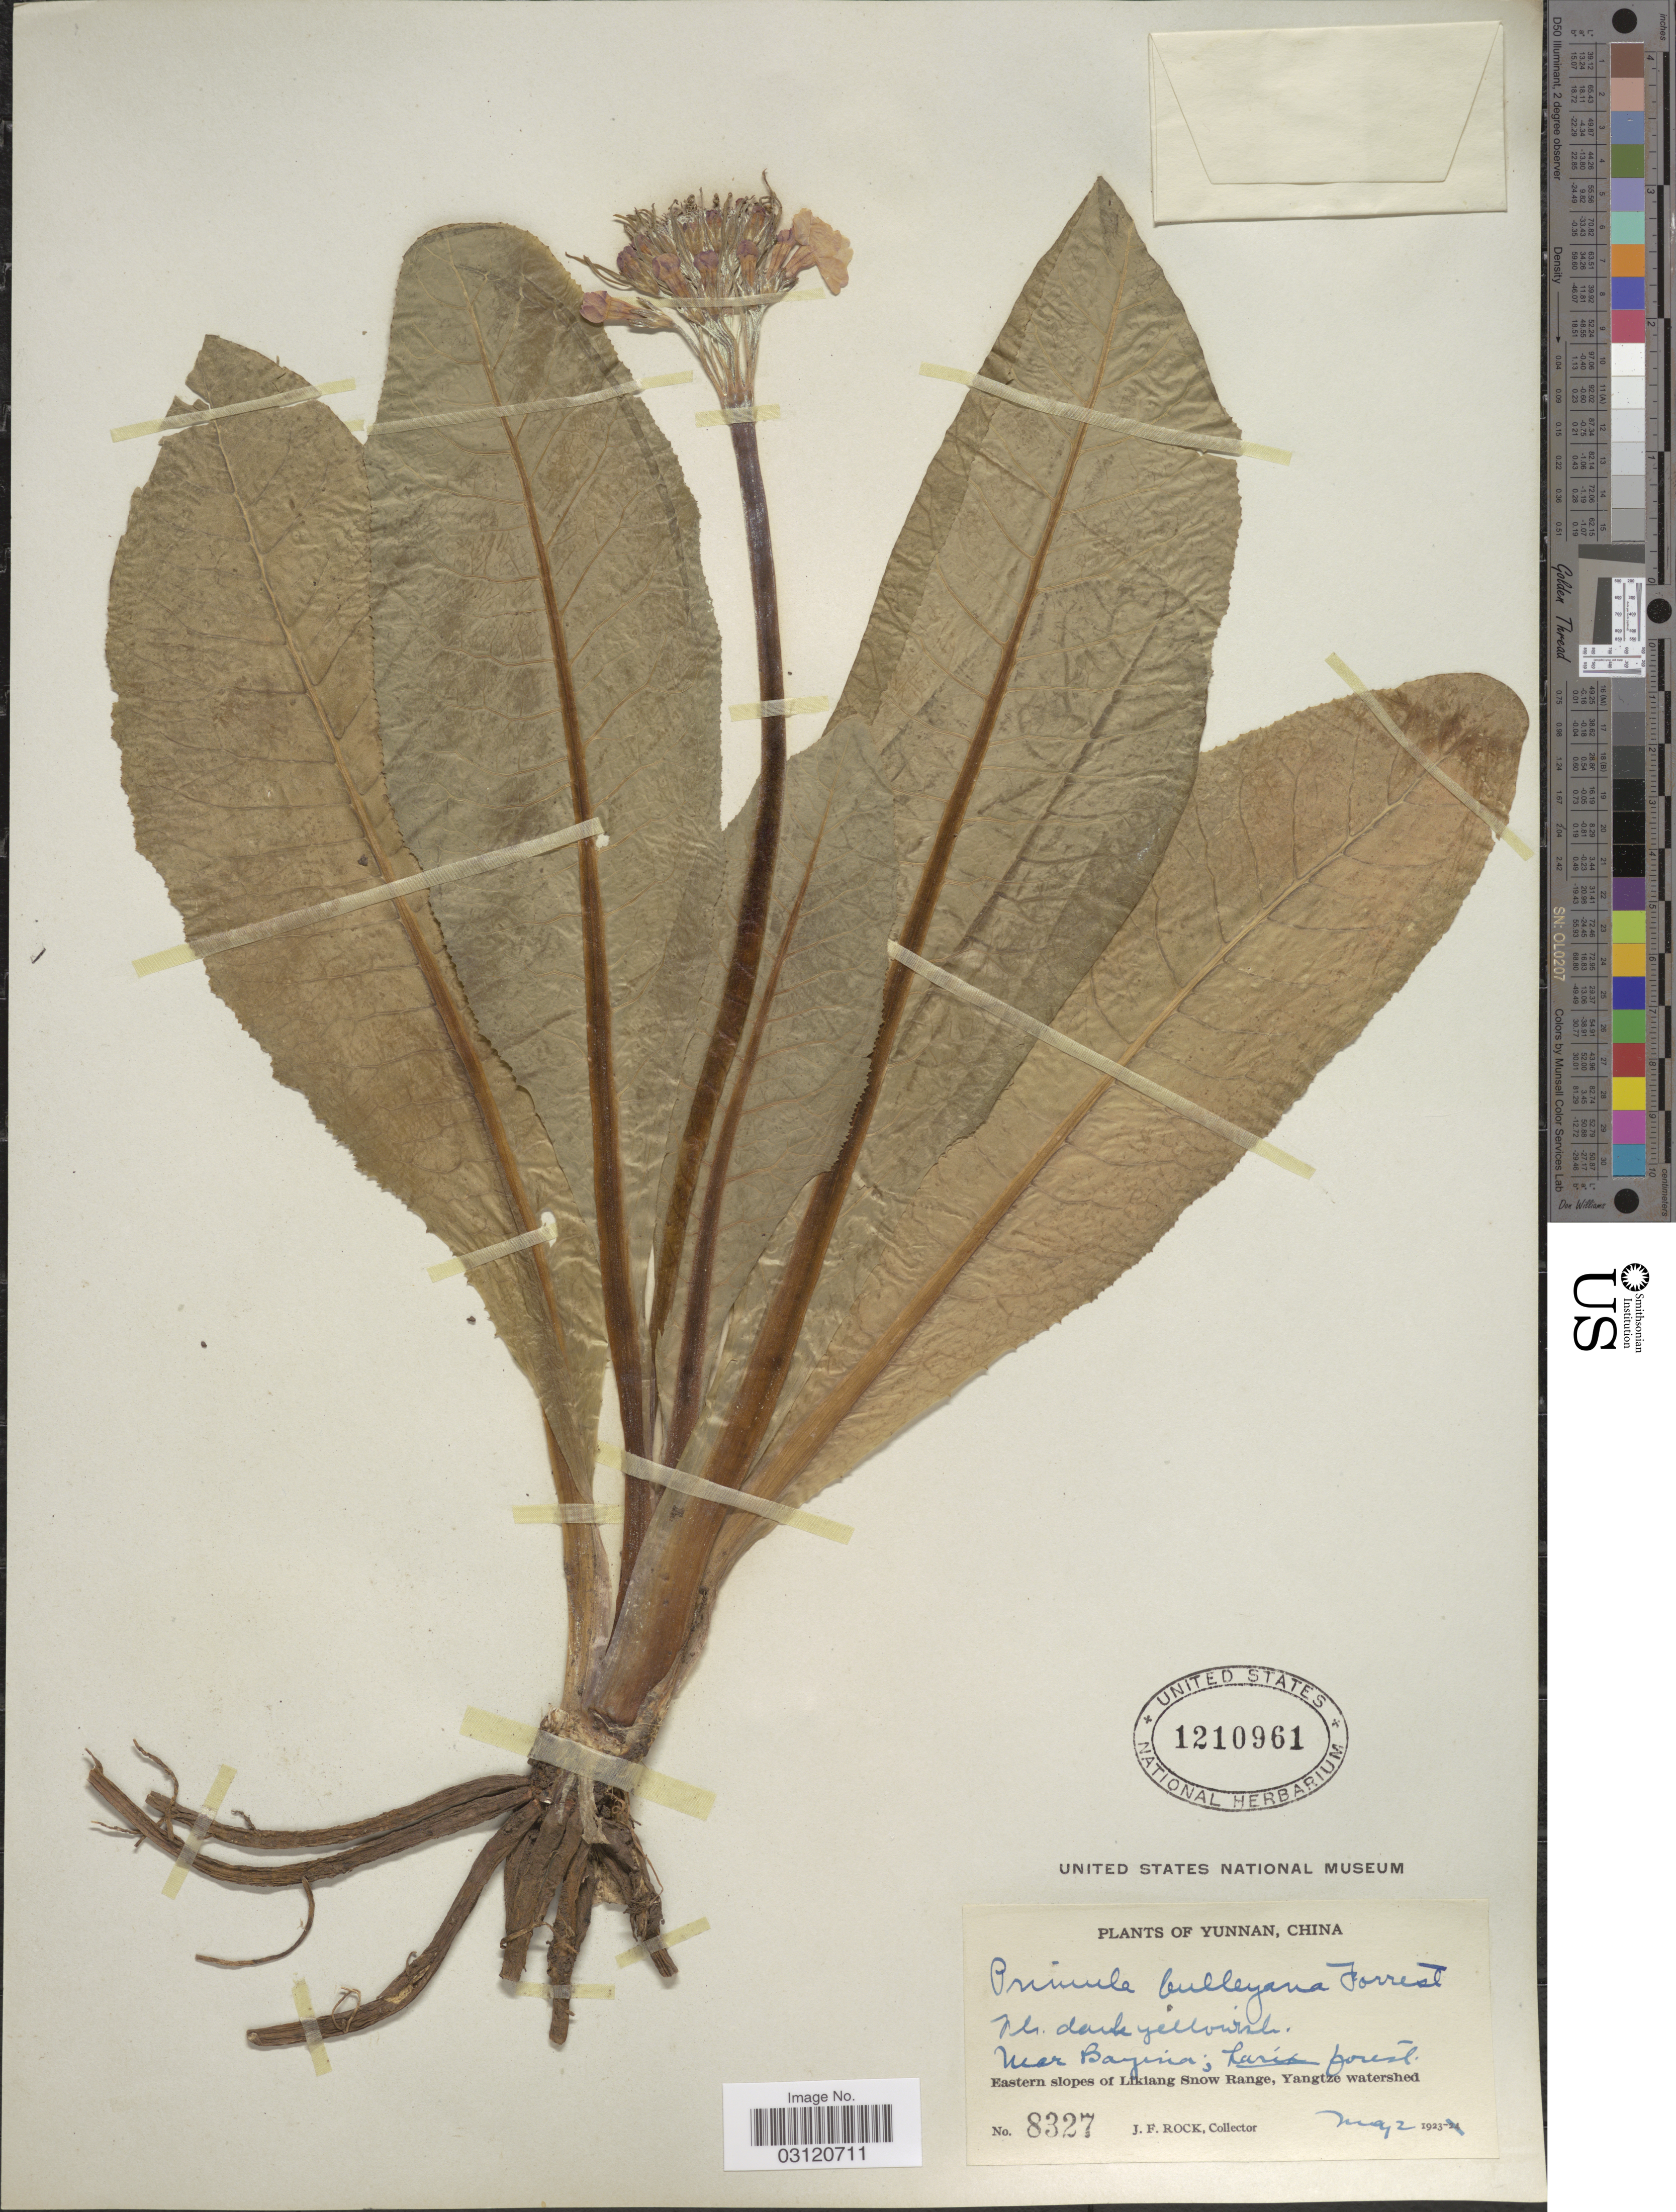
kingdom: Plantae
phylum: Tracheophyta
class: Magnoliopsida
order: Ericales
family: Primulaceae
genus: Primula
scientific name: Primula bulleyana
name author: Forrest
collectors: J. Rock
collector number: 8327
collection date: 1923-05-02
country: China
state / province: Yunnan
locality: Near Bayrna, Pine Forest. Eastern slopes of Likiang Snow Range, Yangtze watershed.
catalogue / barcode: US 1210961